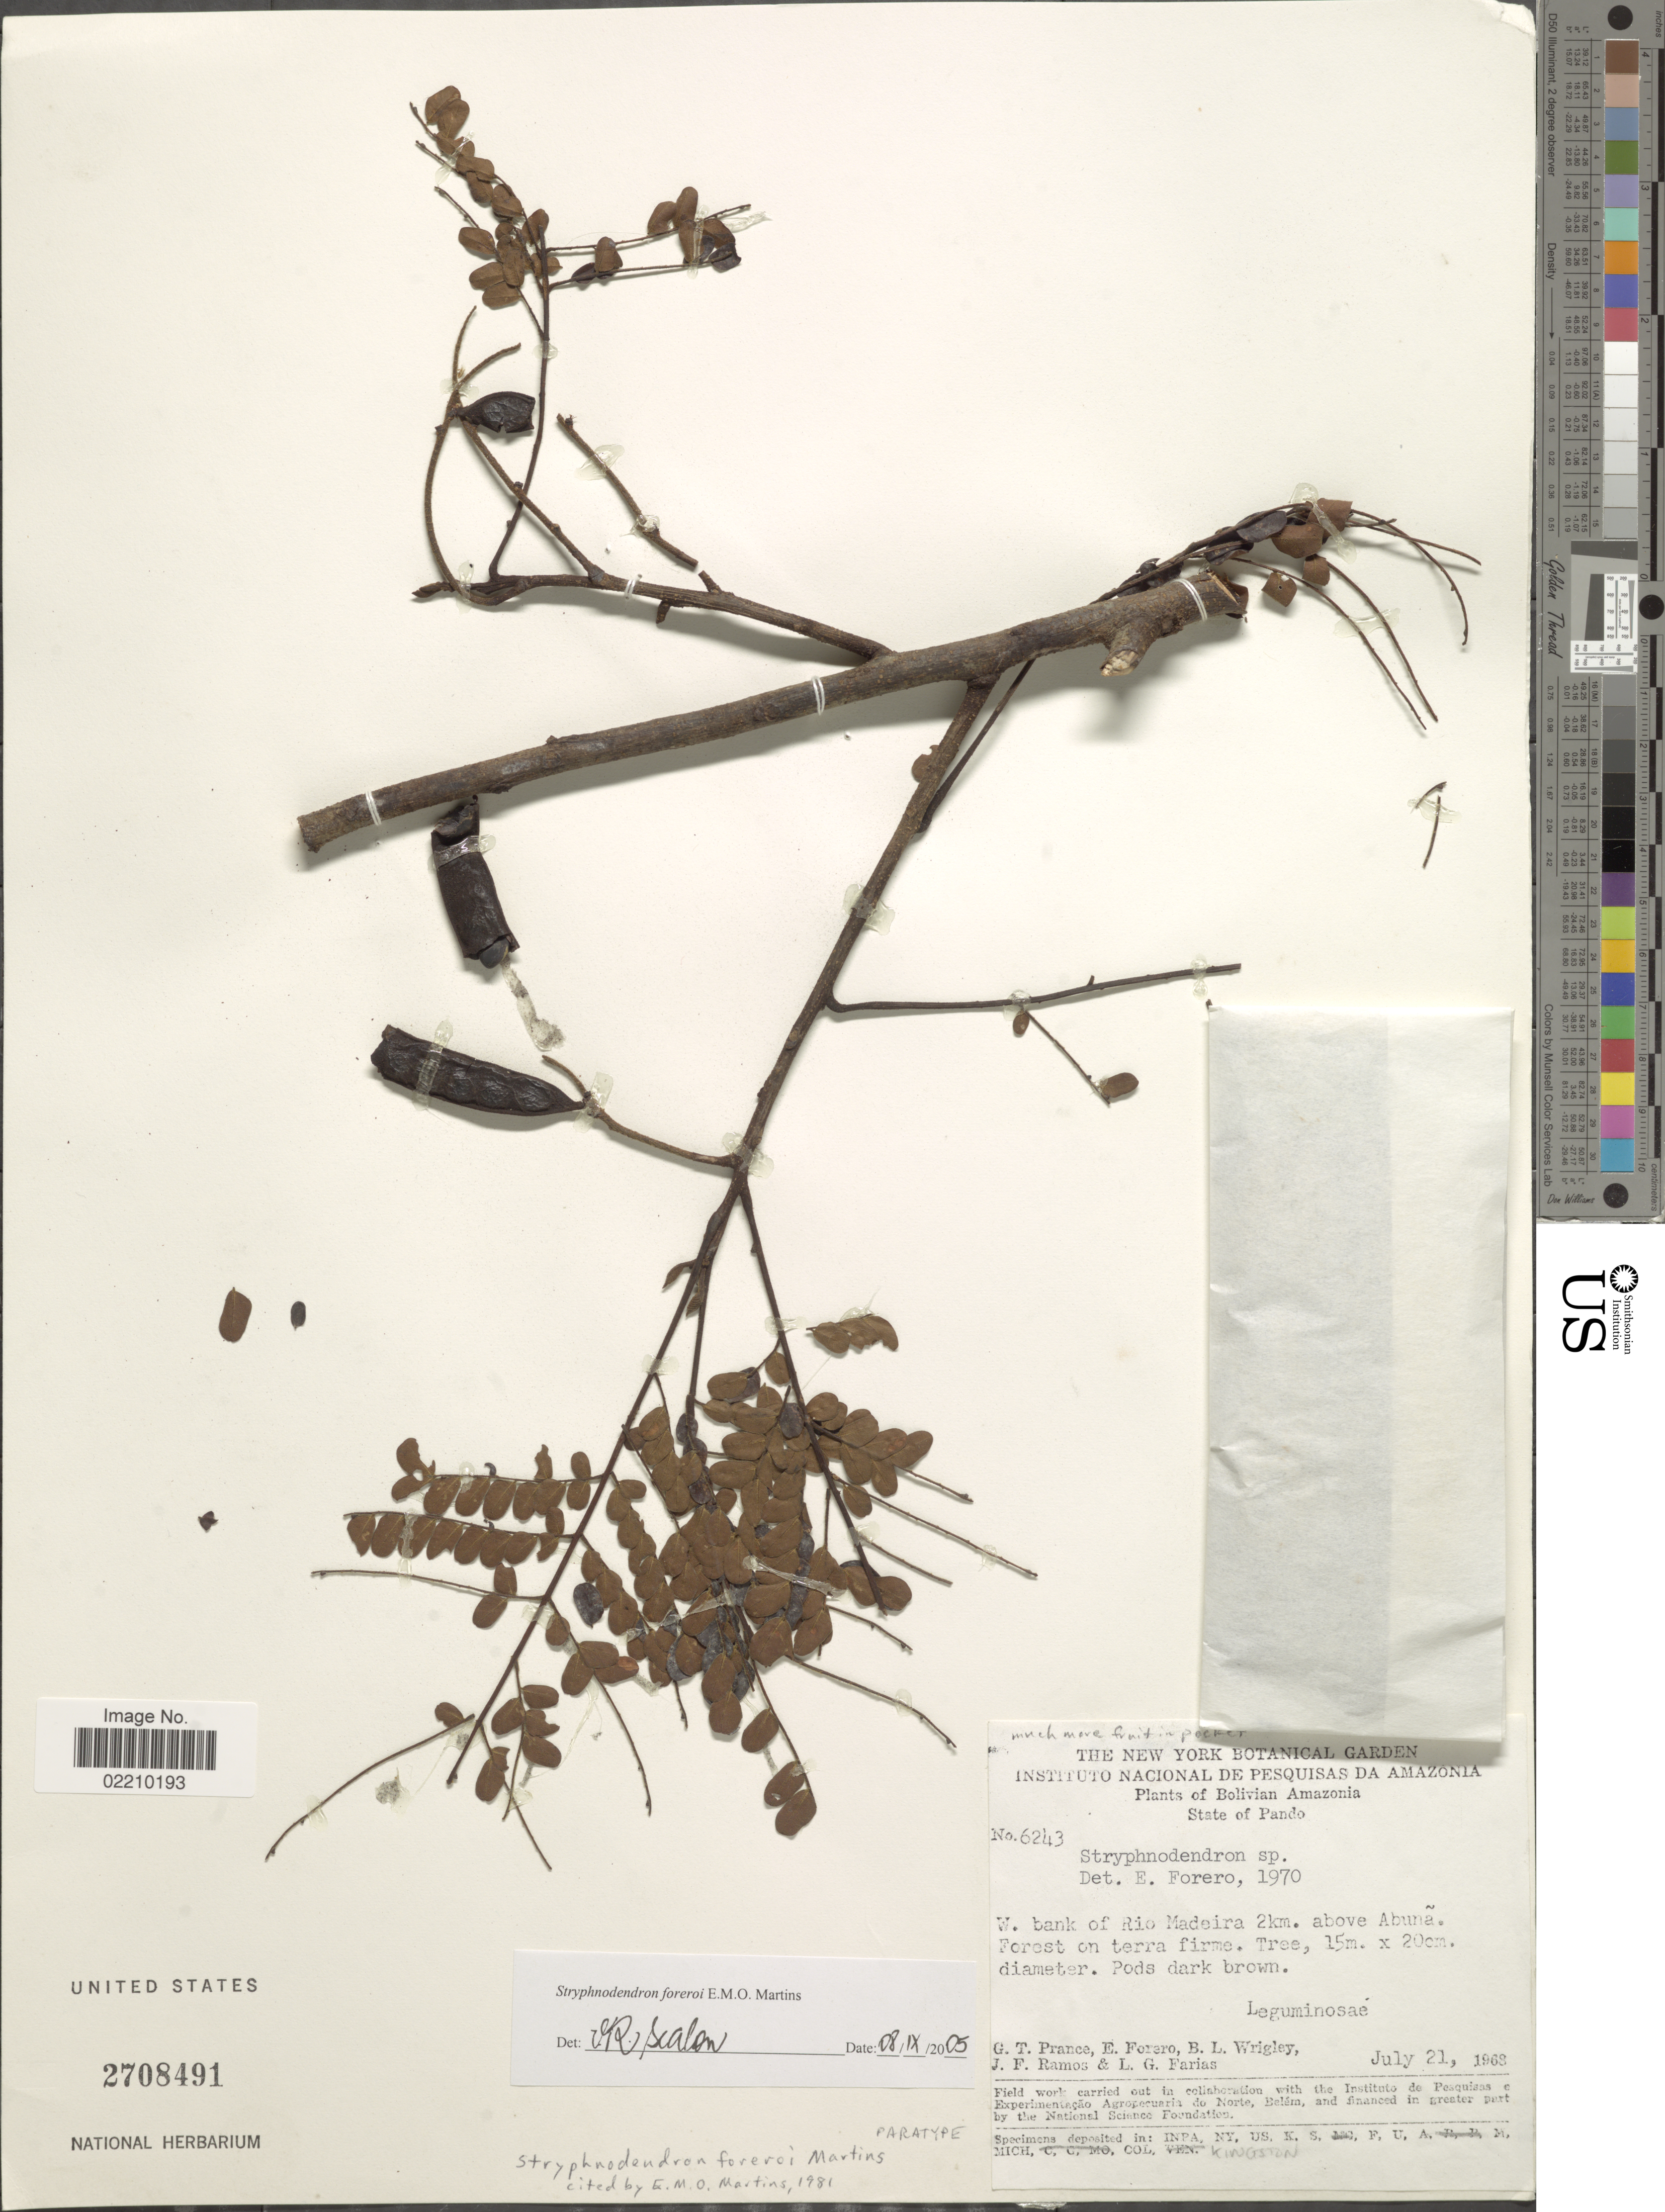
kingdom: Plantae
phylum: Tracheophyta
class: Magnoliopsida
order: Fabales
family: Fabaceae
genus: Stryphnodendron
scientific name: Stryphnodendron foreroi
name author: E.M.O. Martins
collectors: G. T. Prance, E. Forero, B. L. Wrigley, J. F. Ramos & L. G. Farias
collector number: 6243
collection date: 1968-07-21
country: Bolivia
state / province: Pando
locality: Bolivian Amazonia, State of Pando, W. bank of Rio Madeira 2km. above Abuna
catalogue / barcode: US 2708491